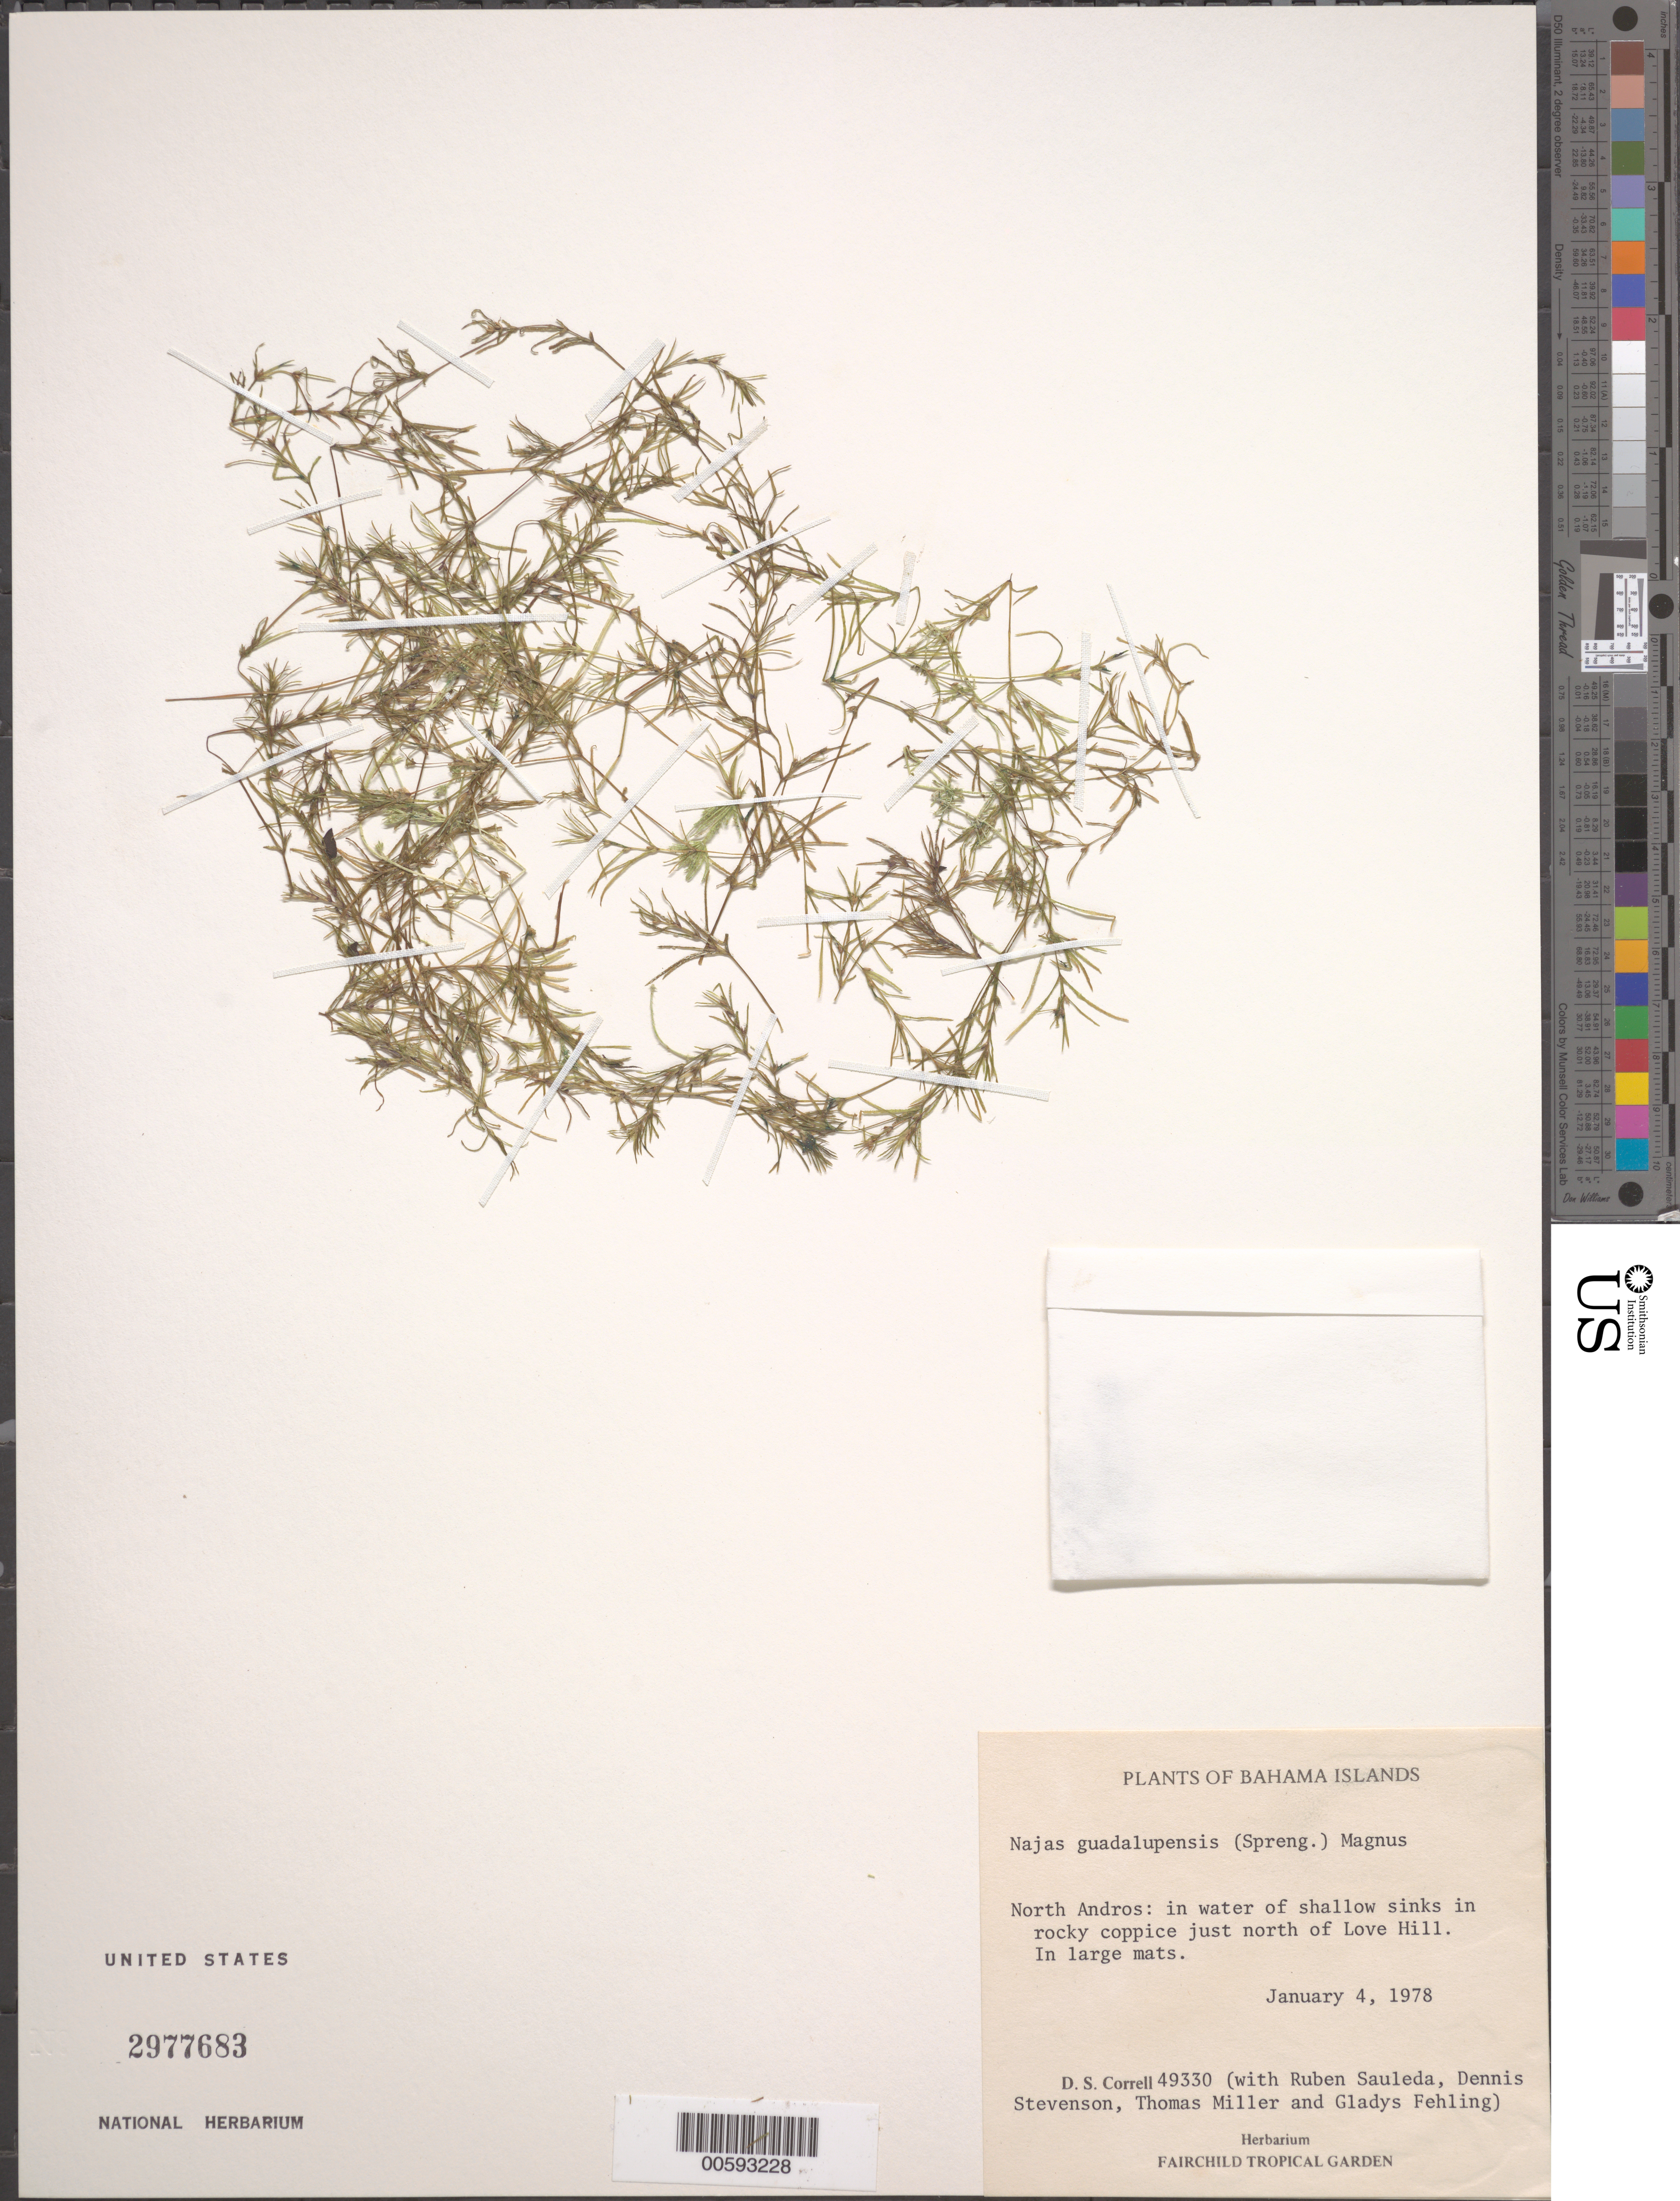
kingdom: Plantae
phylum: Tracheophyta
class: Liliopsida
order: Alismatales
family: Hydrocharitaceae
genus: Najas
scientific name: Najas guadalupensis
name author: (Spreng.) Magnus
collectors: D. S. Correll, R. Sauleda, D. Stevenson, T. Miller & G. Fehling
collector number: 49330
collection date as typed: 04 Jan 1978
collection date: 1978-01-04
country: Bahamas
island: Andros Island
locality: N of Love Hill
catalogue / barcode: US 2977683